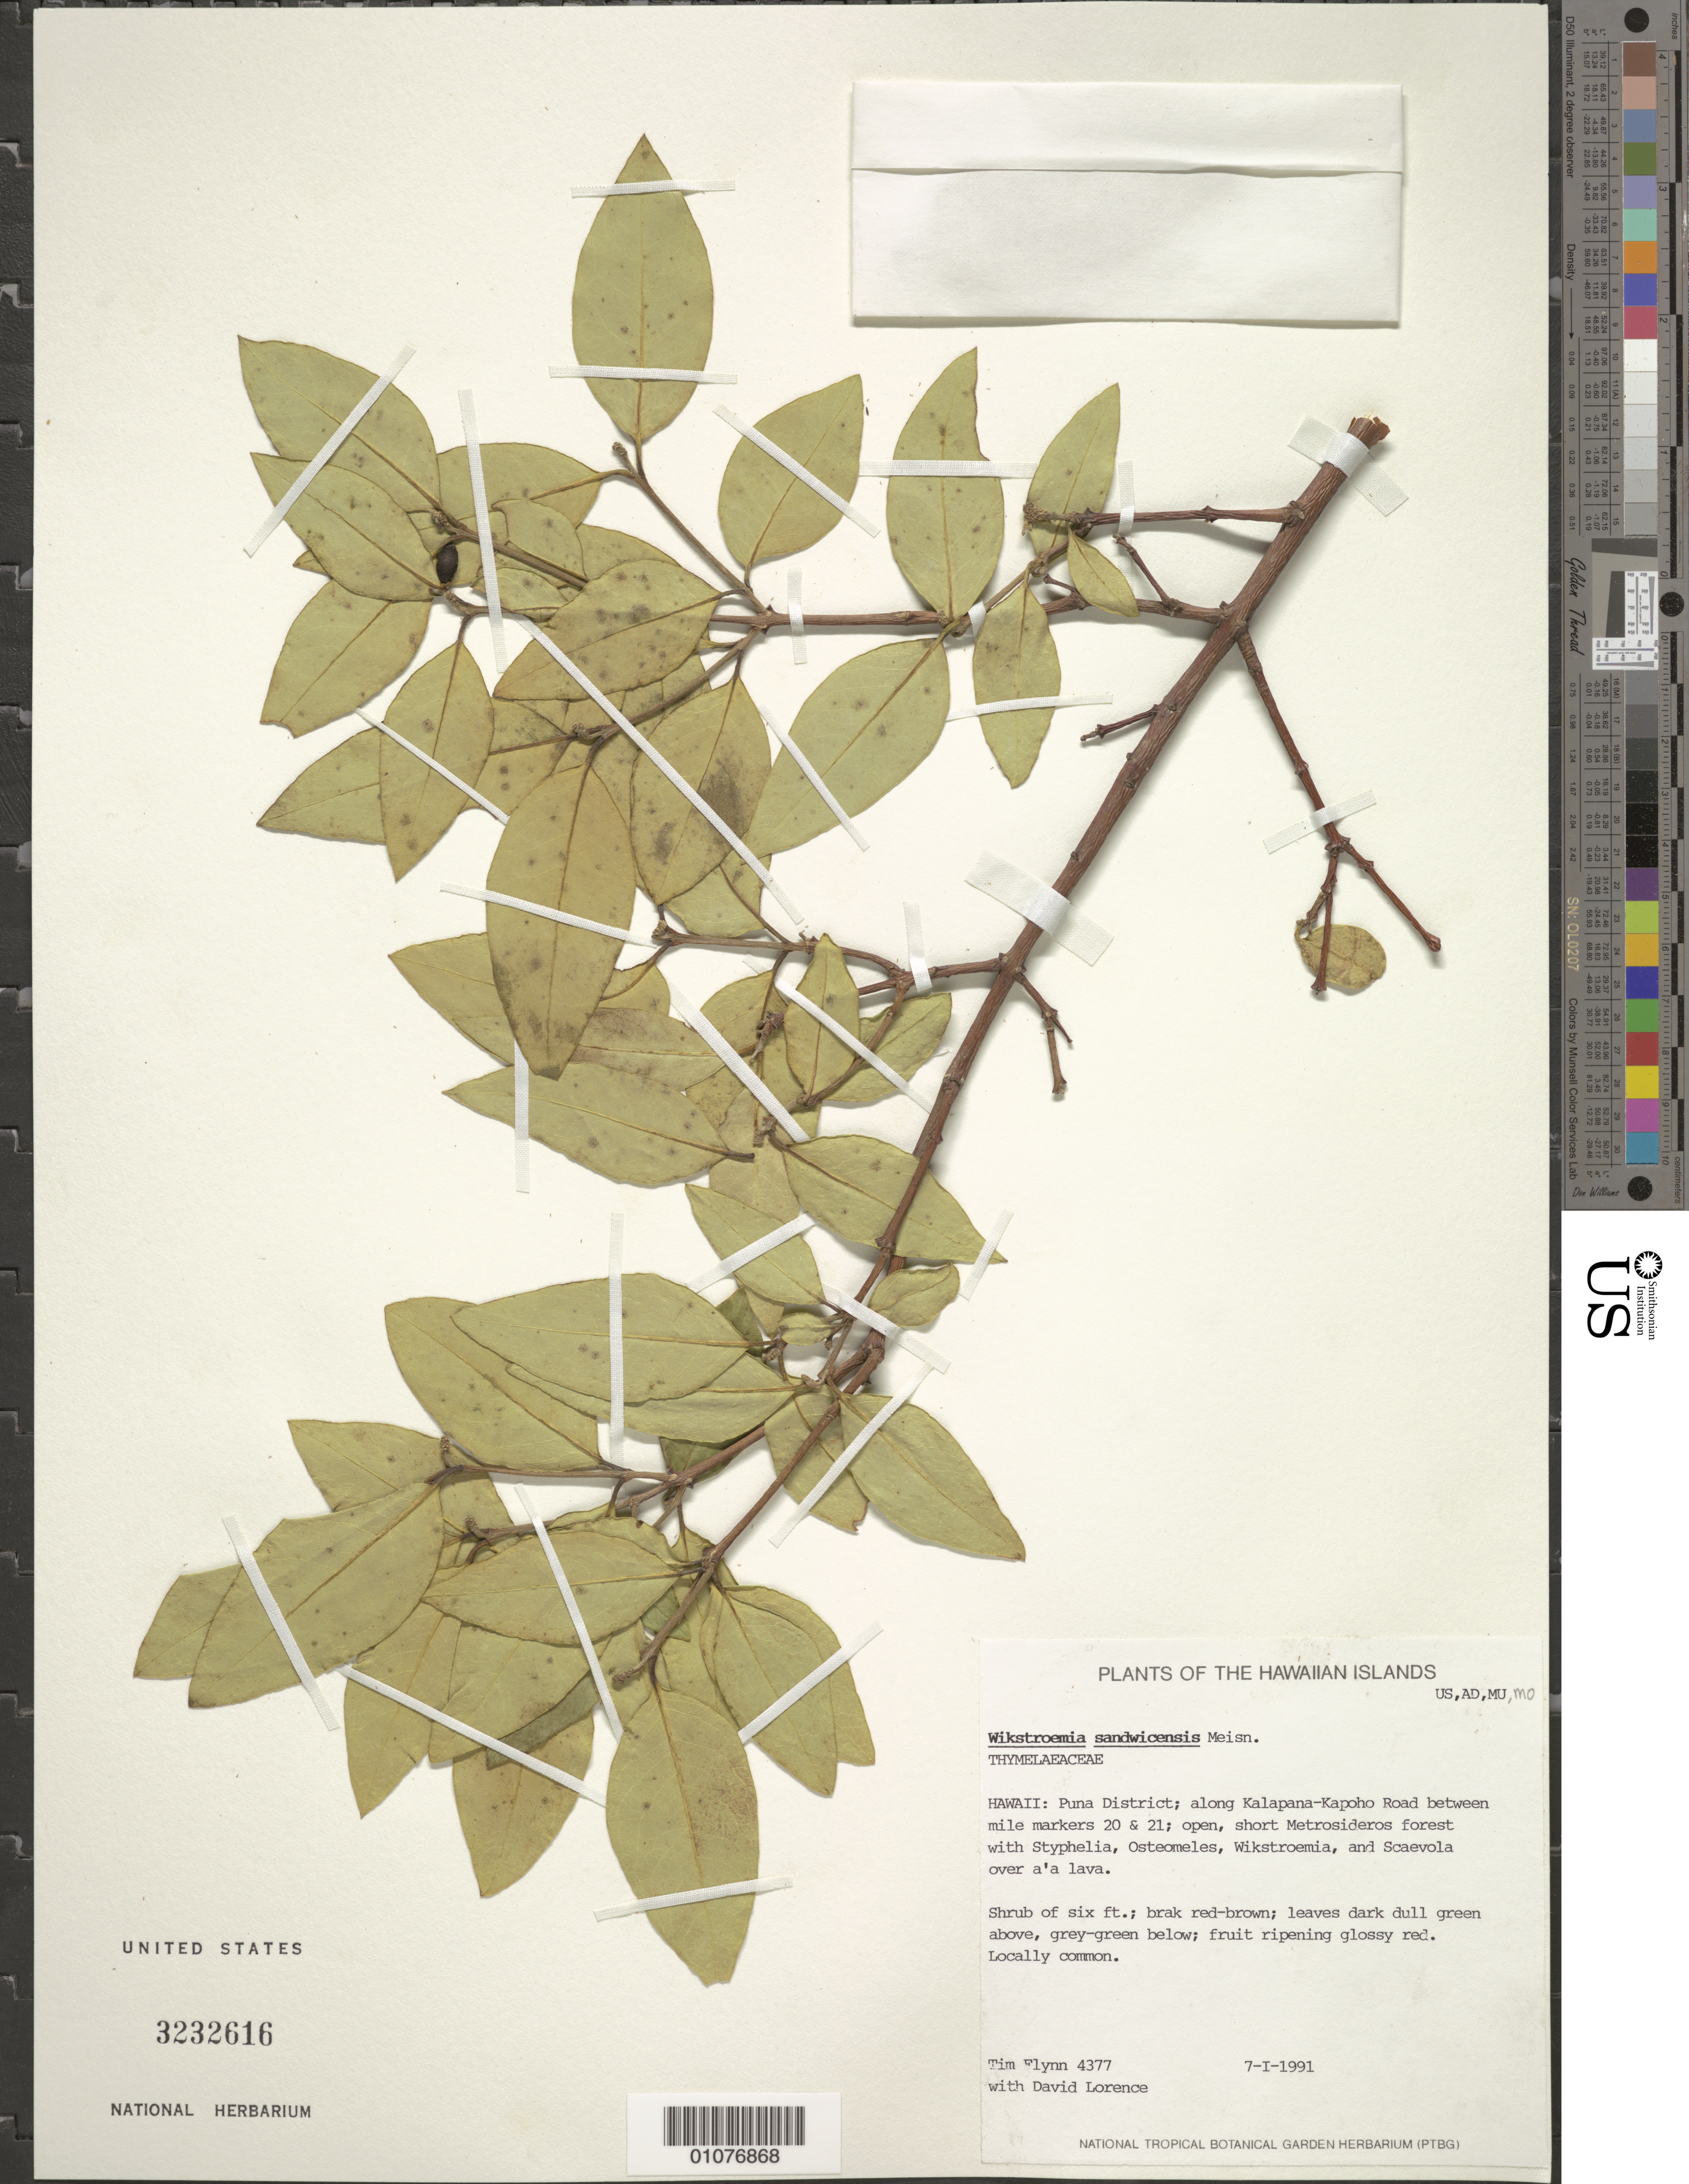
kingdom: Plantae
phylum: Tracheophyta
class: Magnoliopsida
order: Malvales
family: Thymelaeaceae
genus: Wikstroemia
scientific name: Wikstroemia sandwicensis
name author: Meisn.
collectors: T. W. Flynn & D. Lorence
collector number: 4377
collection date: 1991-01-07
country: United States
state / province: Hawaii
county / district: Hawaii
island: Hawaii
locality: Puna District, along Kalapana-Kapoho Road between mile marker 20 & 21; open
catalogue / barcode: US 3232616